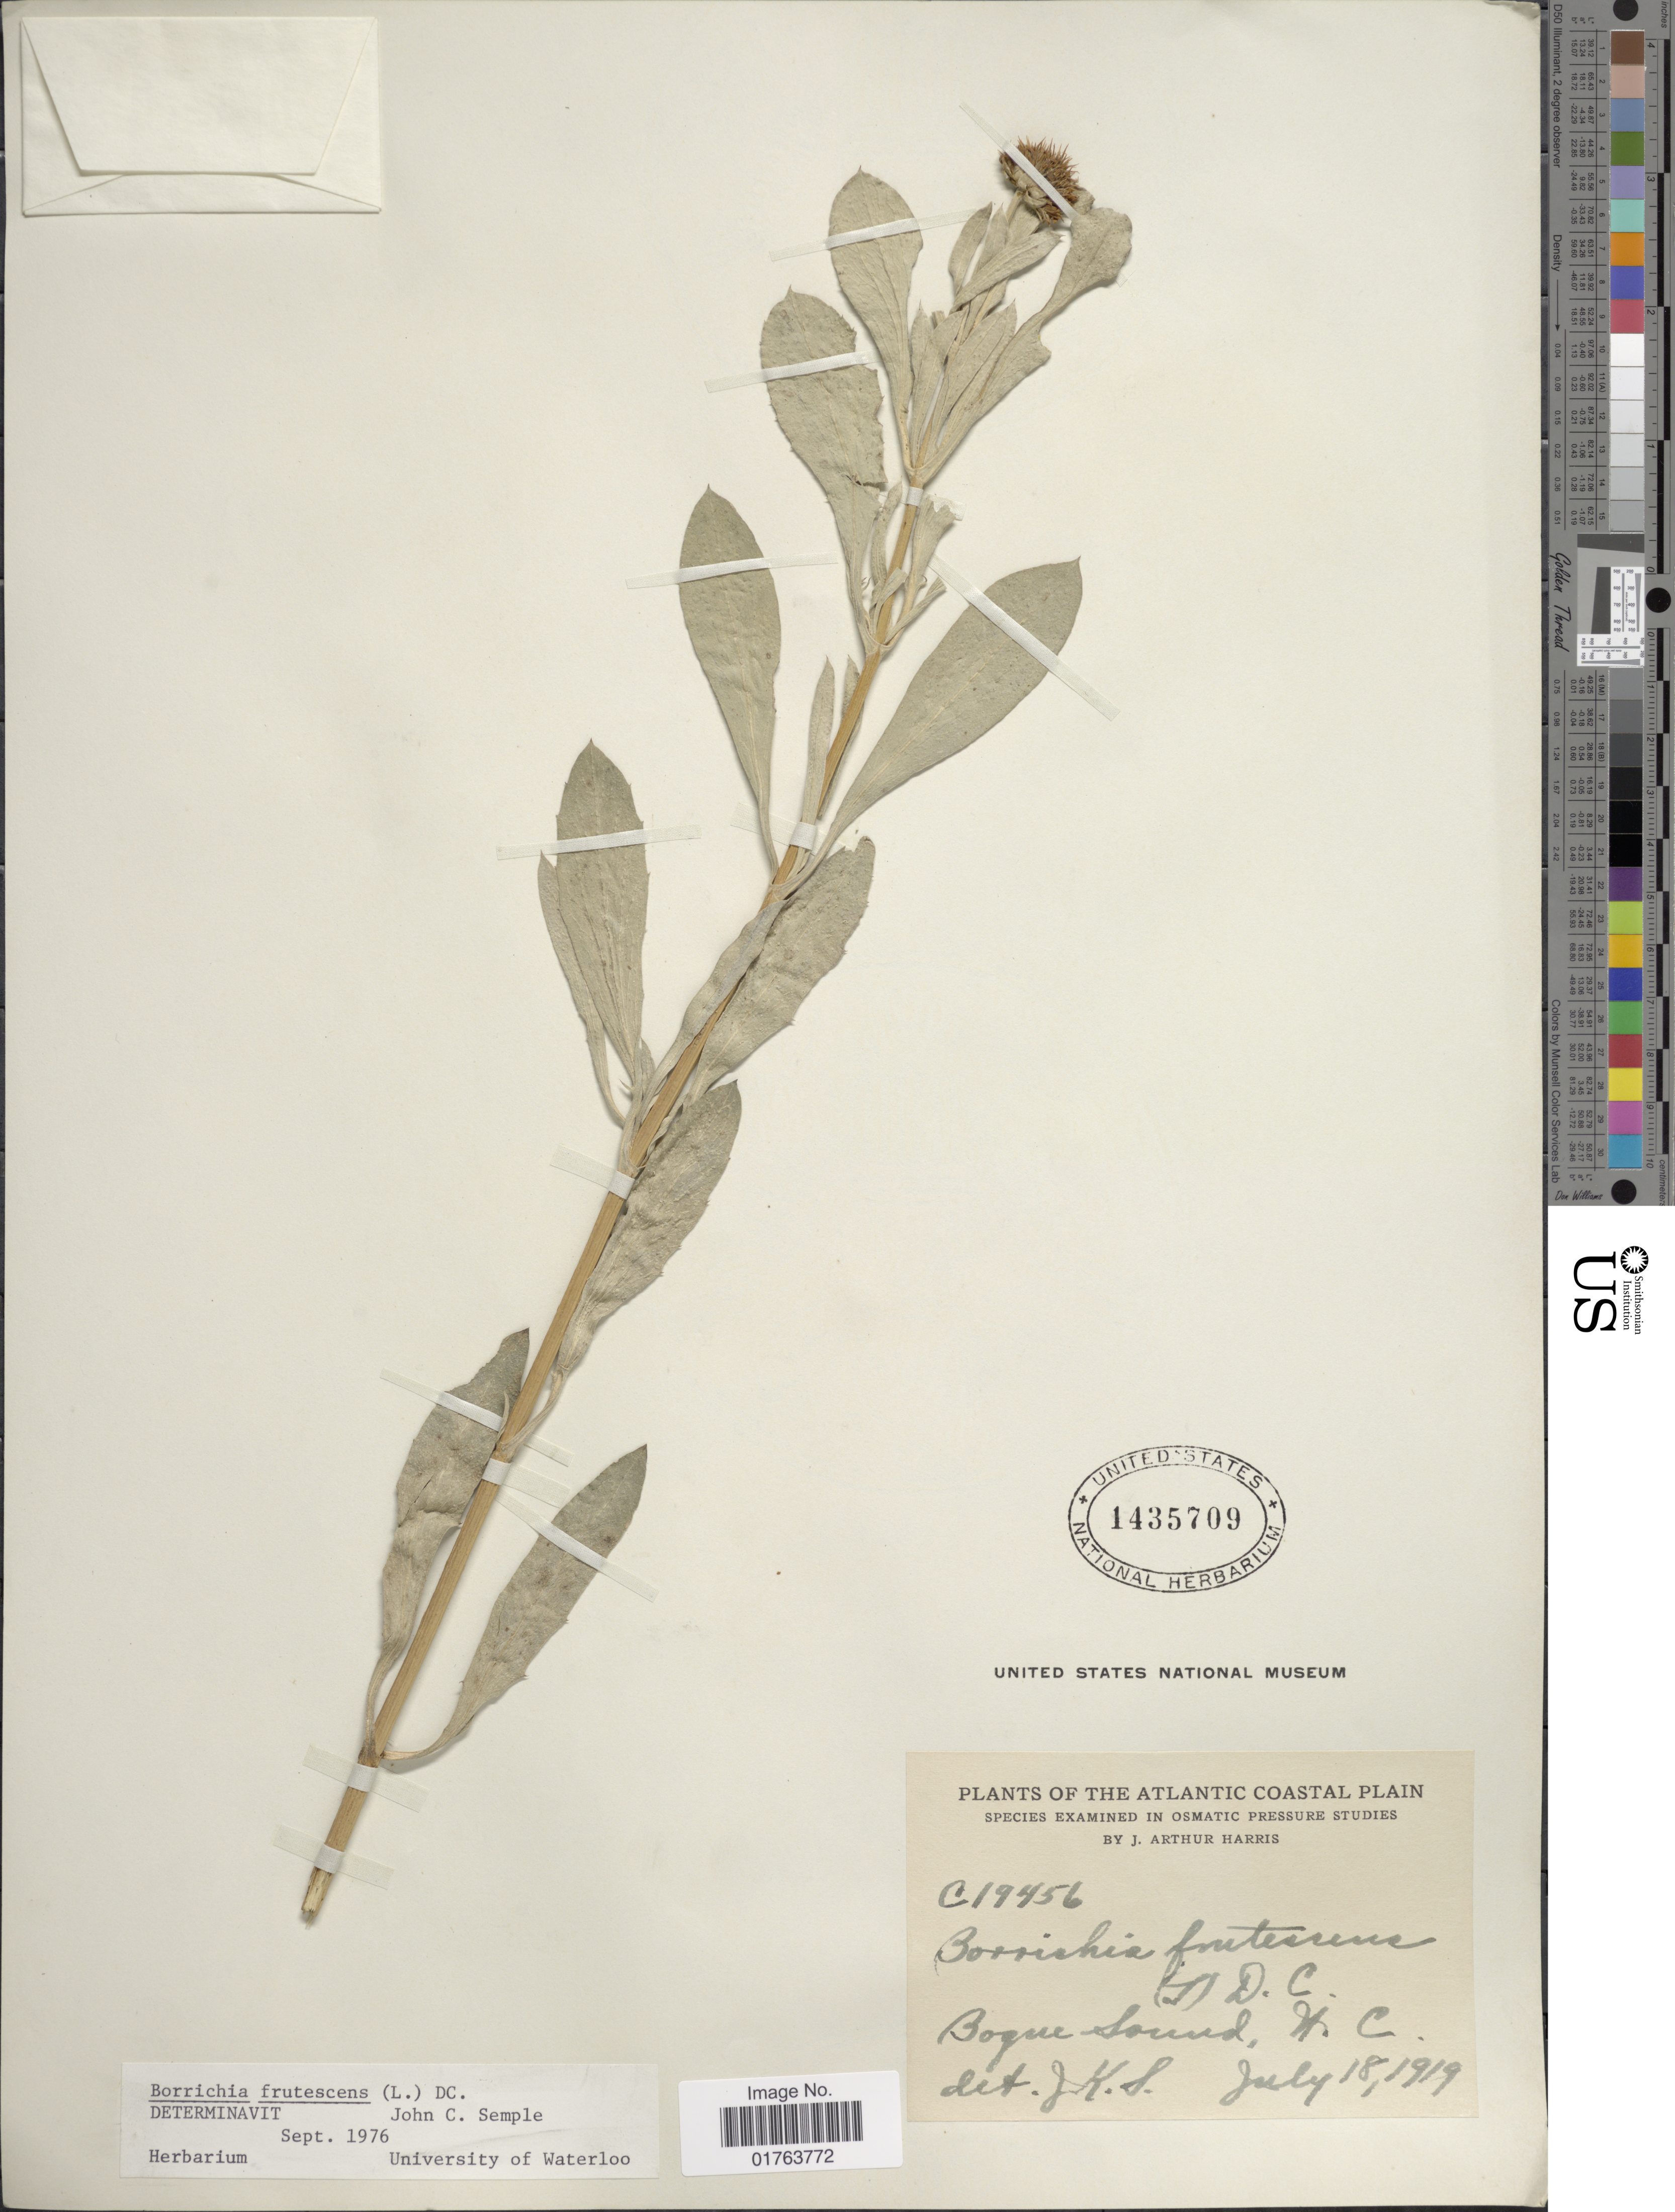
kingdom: Plantae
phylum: Tracheophyta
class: Magnoliopsida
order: Asterales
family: Asteraceae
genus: Borrichia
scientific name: Borrichia frutescens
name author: (L.) DC.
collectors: A. Harris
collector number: C19456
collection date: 1919-07-18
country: United States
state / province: North Carolina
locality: Bogue Sound, N. C. Atlantic Coast Plain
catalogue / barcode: US 1435709